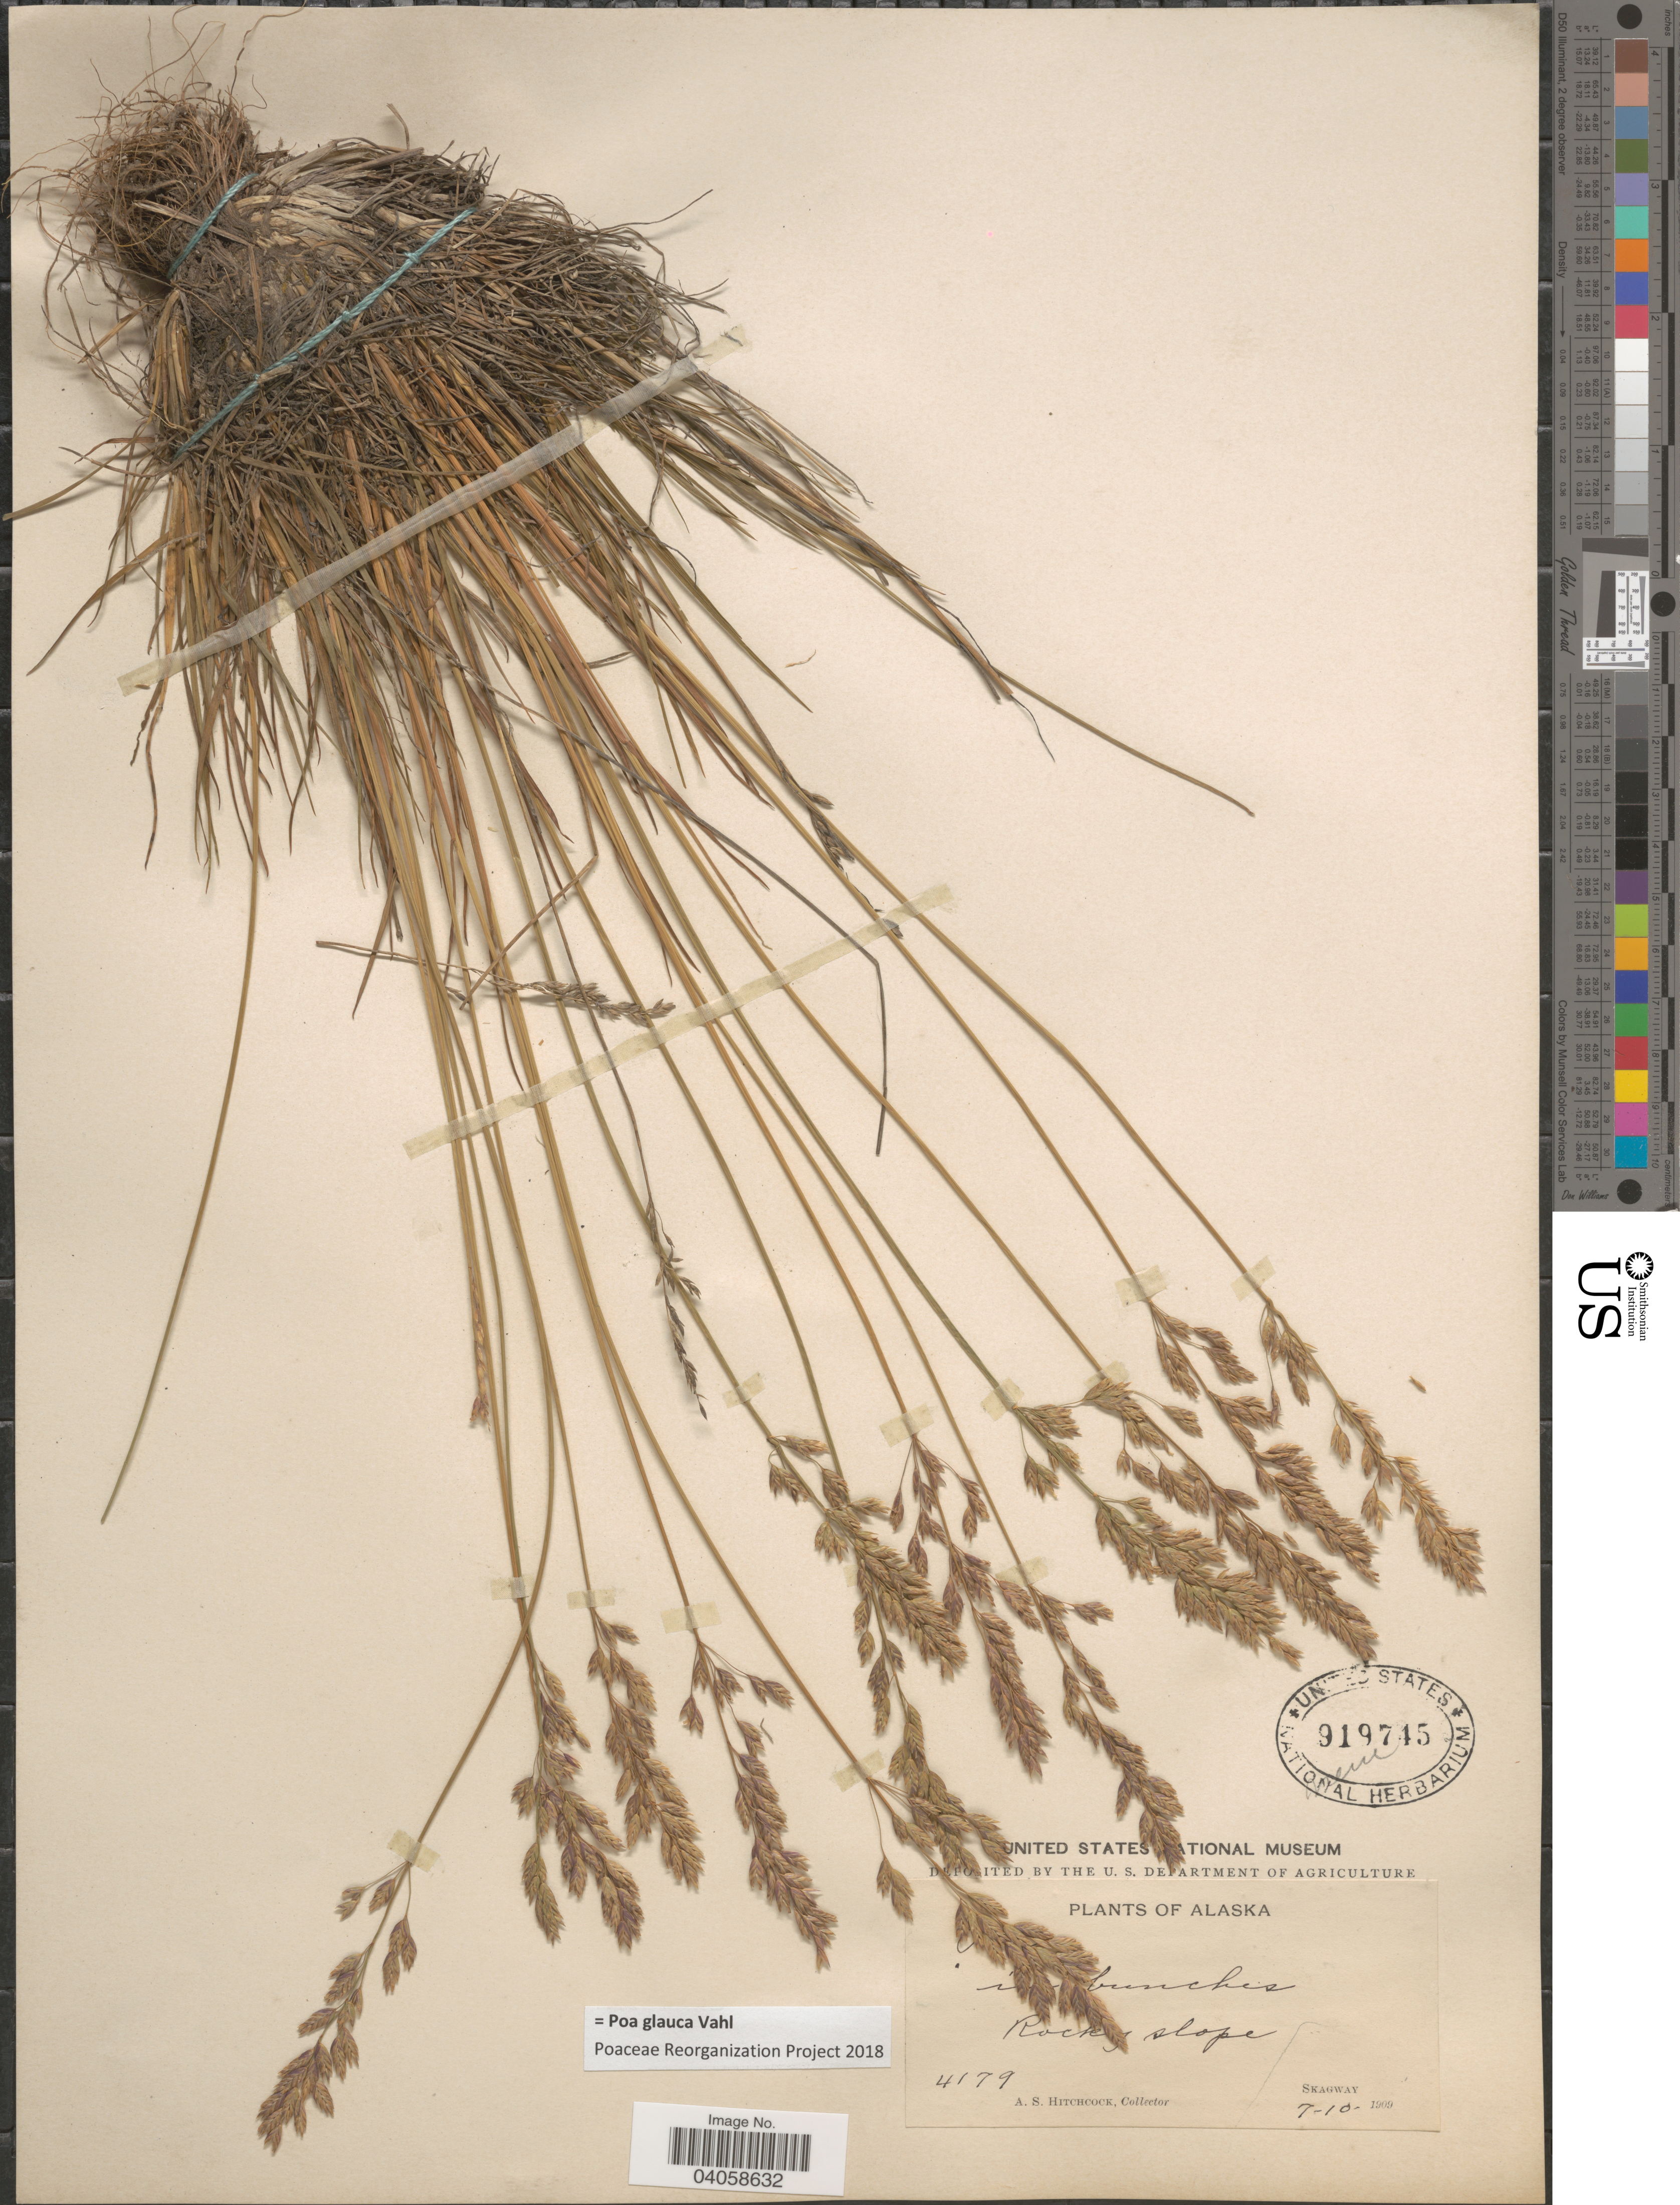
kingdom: Plantae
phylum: Tracheophyta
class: Liliopsida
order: Poales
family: Poaceae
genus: Poa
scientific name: Poa glauca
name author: Vahl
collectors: A. S. Hitchcock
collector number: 4179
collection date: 1909-07-10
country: United States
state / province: Alaska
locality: Skagway.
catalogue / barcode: US 919745